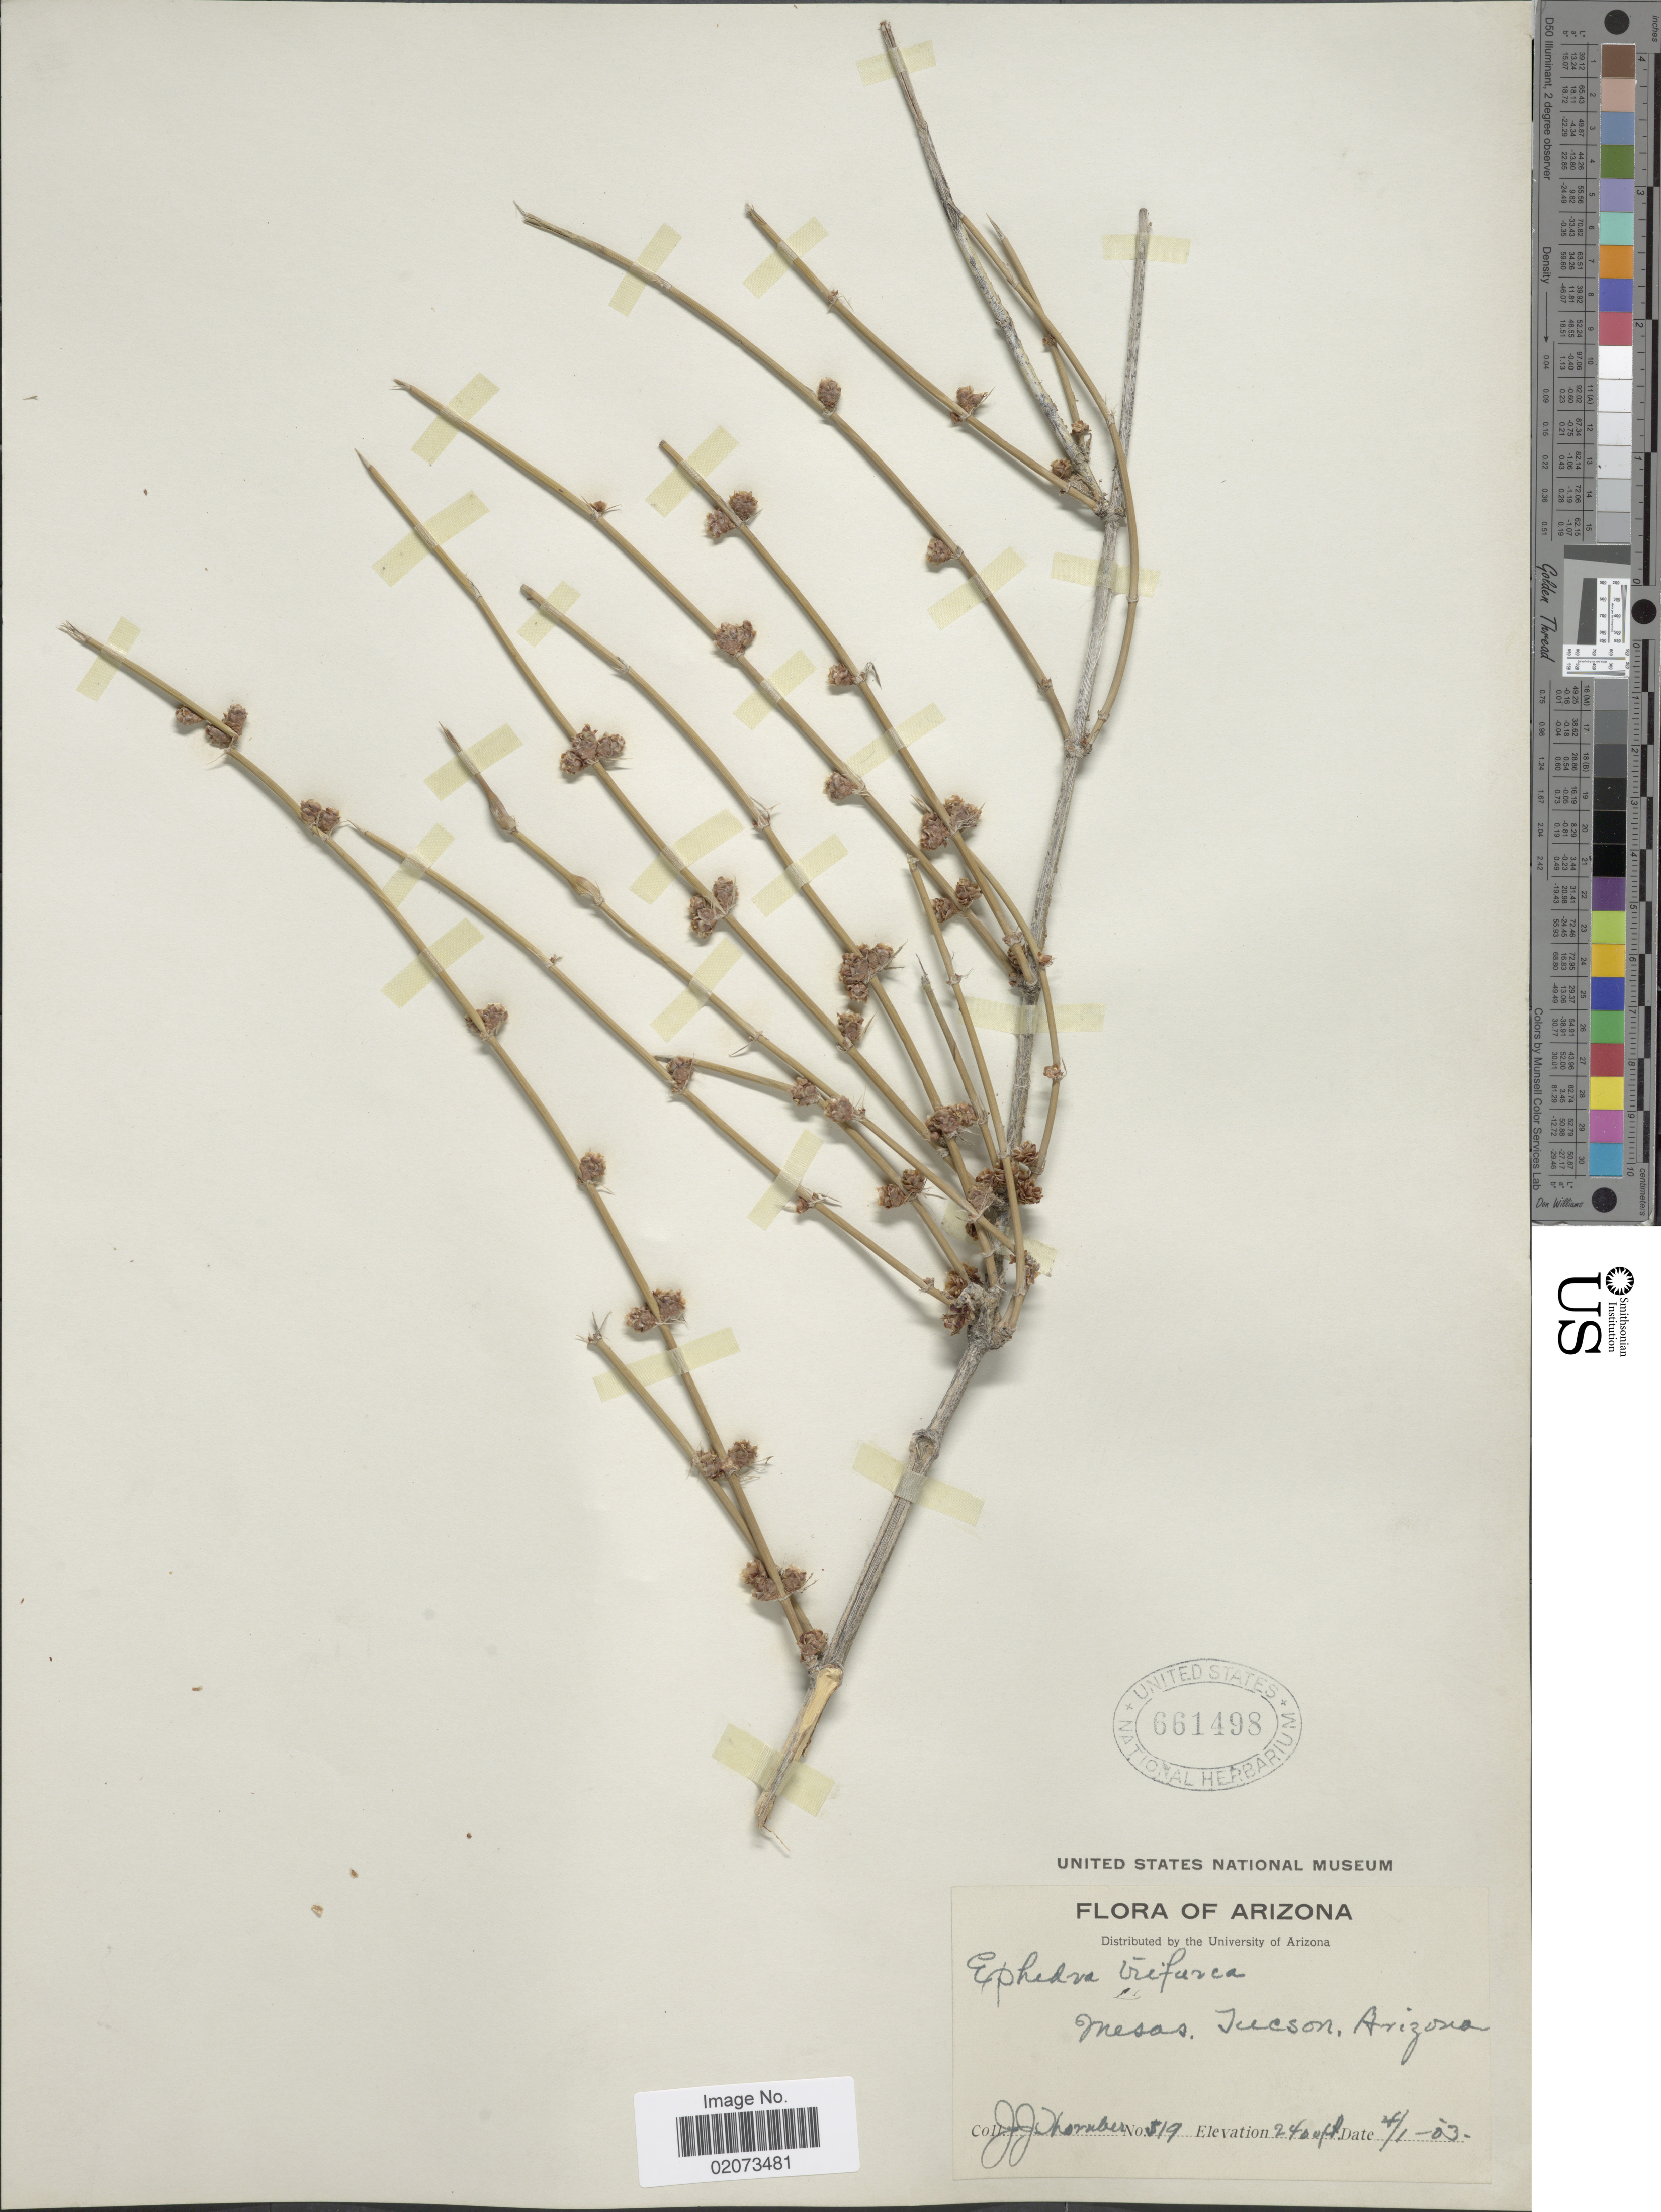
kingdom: Plantae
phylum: Tracheophyta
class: Gnetopsida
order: Ephedrales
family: Ephedraceae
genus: Ephedra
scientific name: Ephedra trifurca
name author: Torr. ex S. Watson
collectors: J. Thornber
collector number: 519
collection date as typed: Transcribed d/m/y: 4/1/3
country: United States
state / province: Arizona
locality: Mesas, Tucso , Arizona.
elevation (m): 732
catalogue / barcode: US 661498